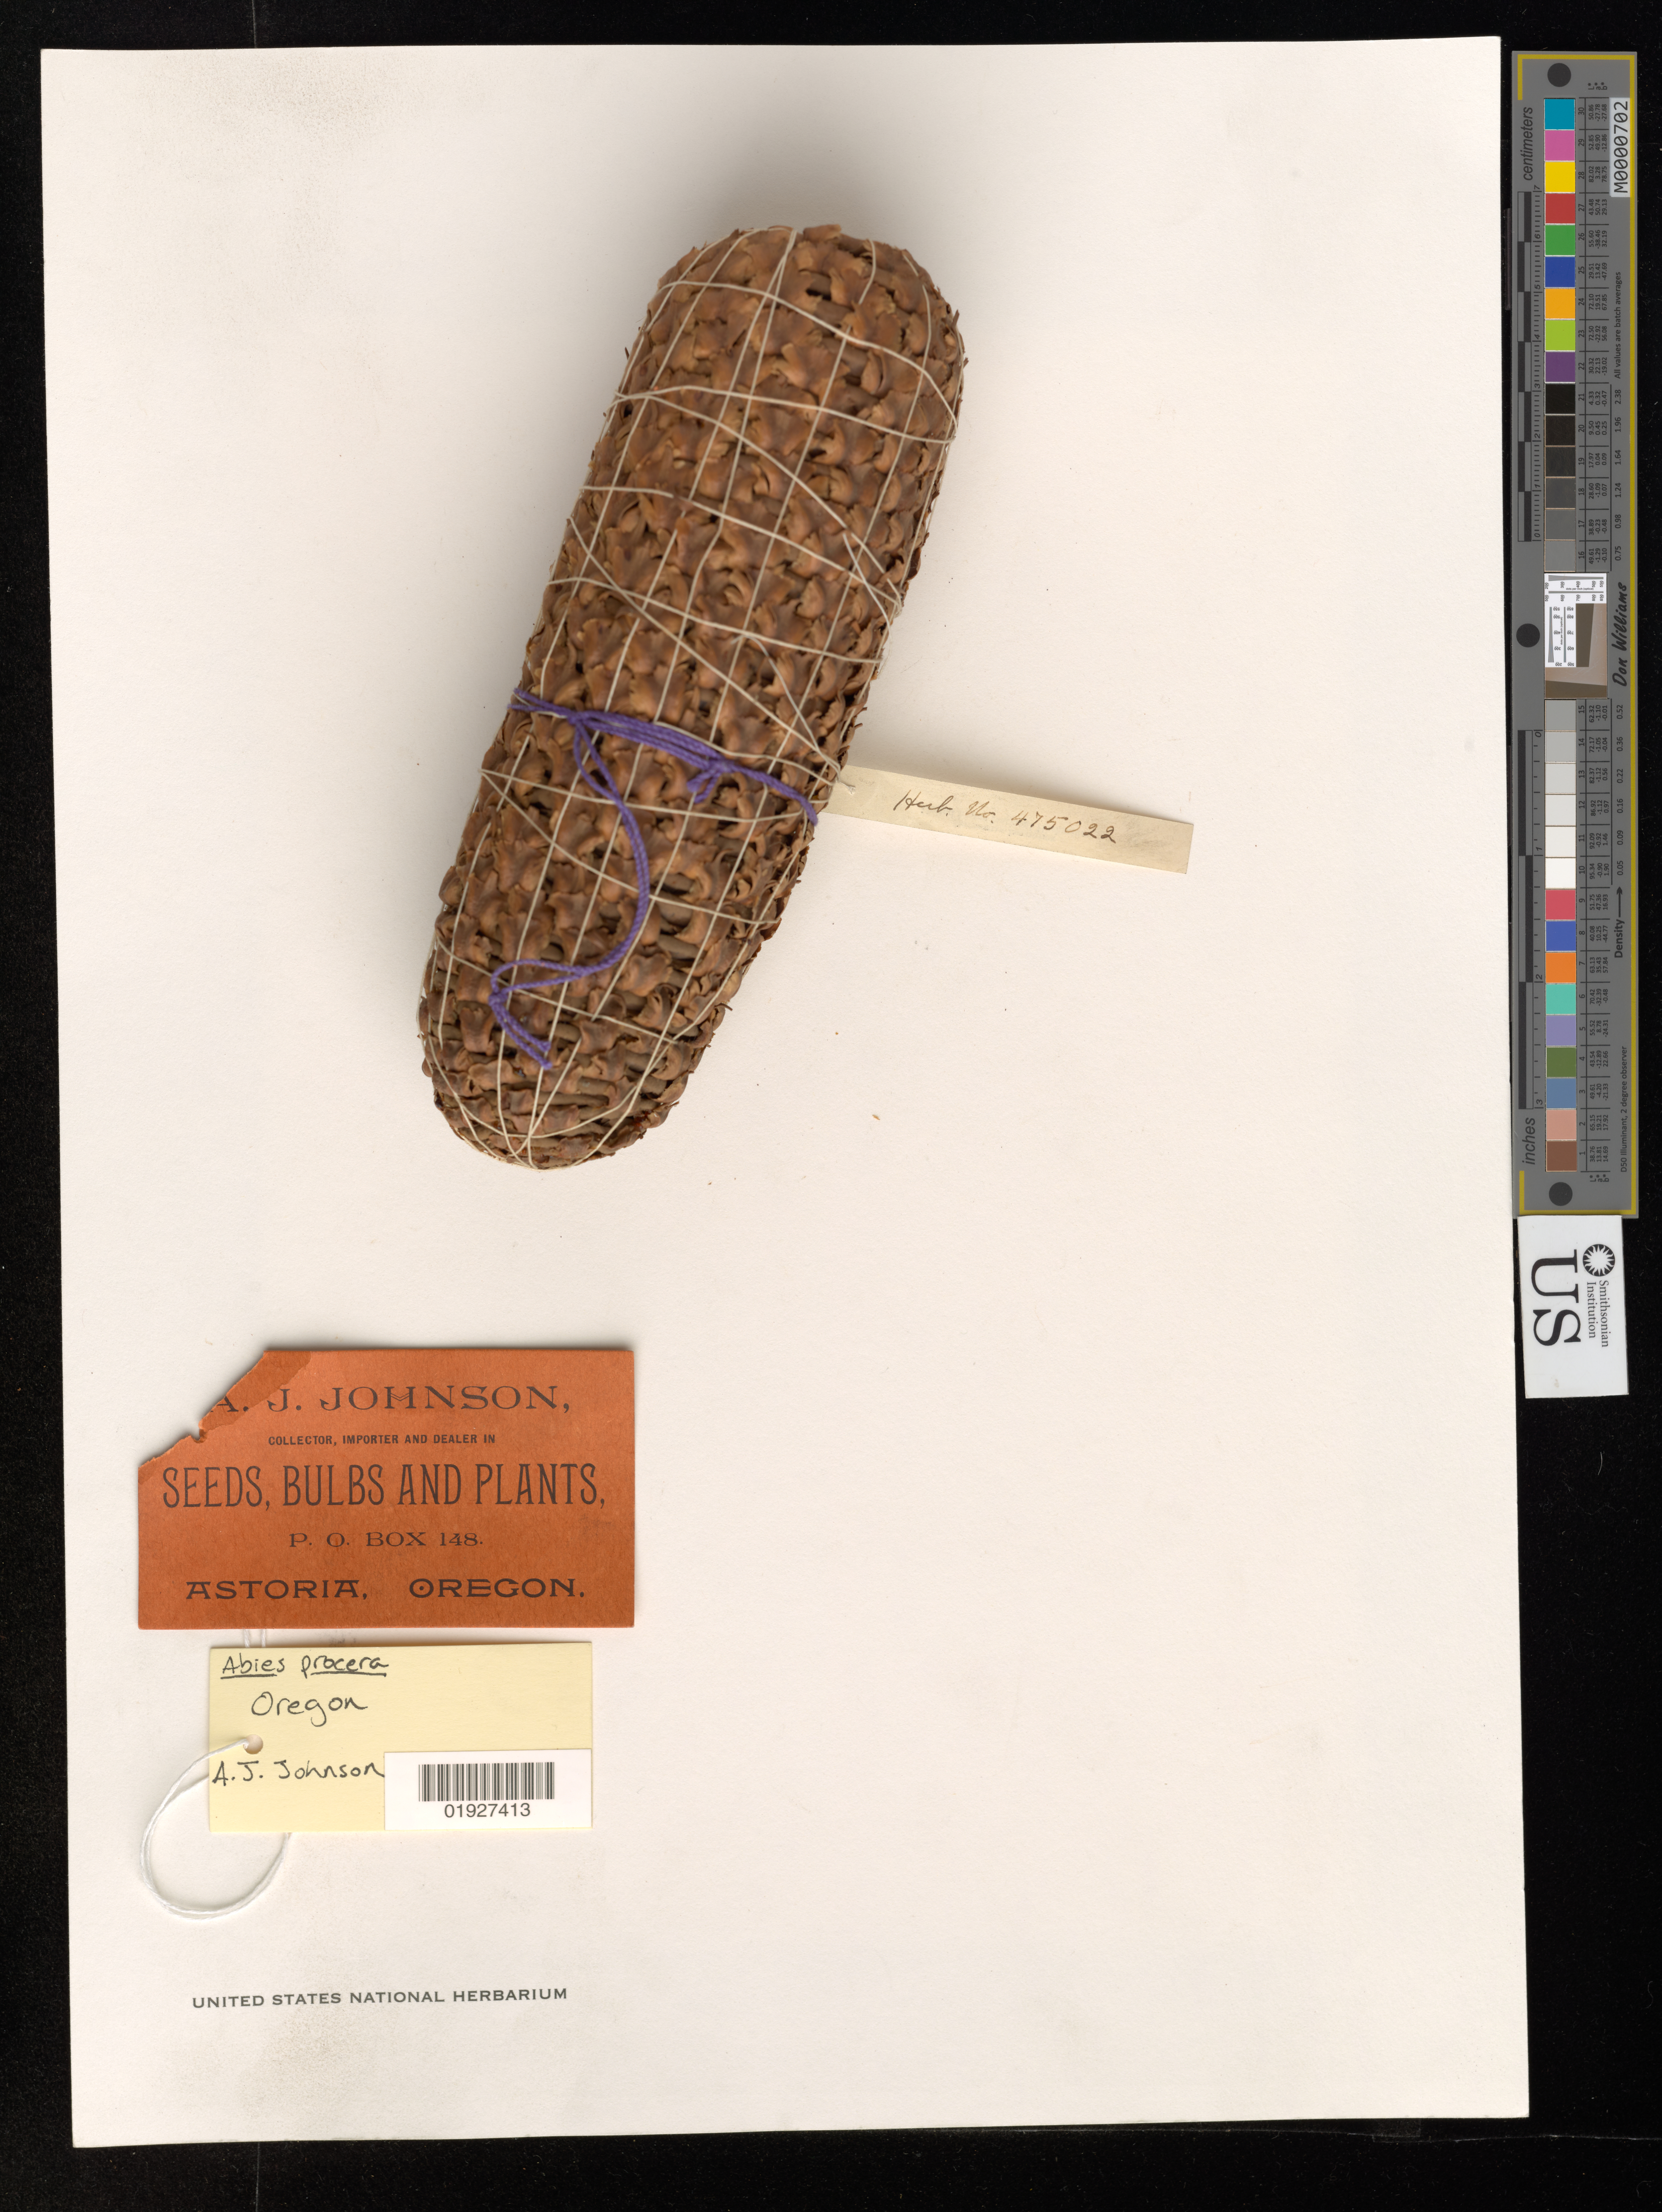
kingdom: Plantae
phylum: Tracheophyta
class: Pinopsida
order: Pinales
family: Pinaceae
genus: Abies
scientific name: Abies procera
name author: Rehder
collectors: A. Johnson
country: United States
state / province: Oregon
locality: Astoria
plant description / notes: Herb. no. 475022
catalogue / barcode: US 475022